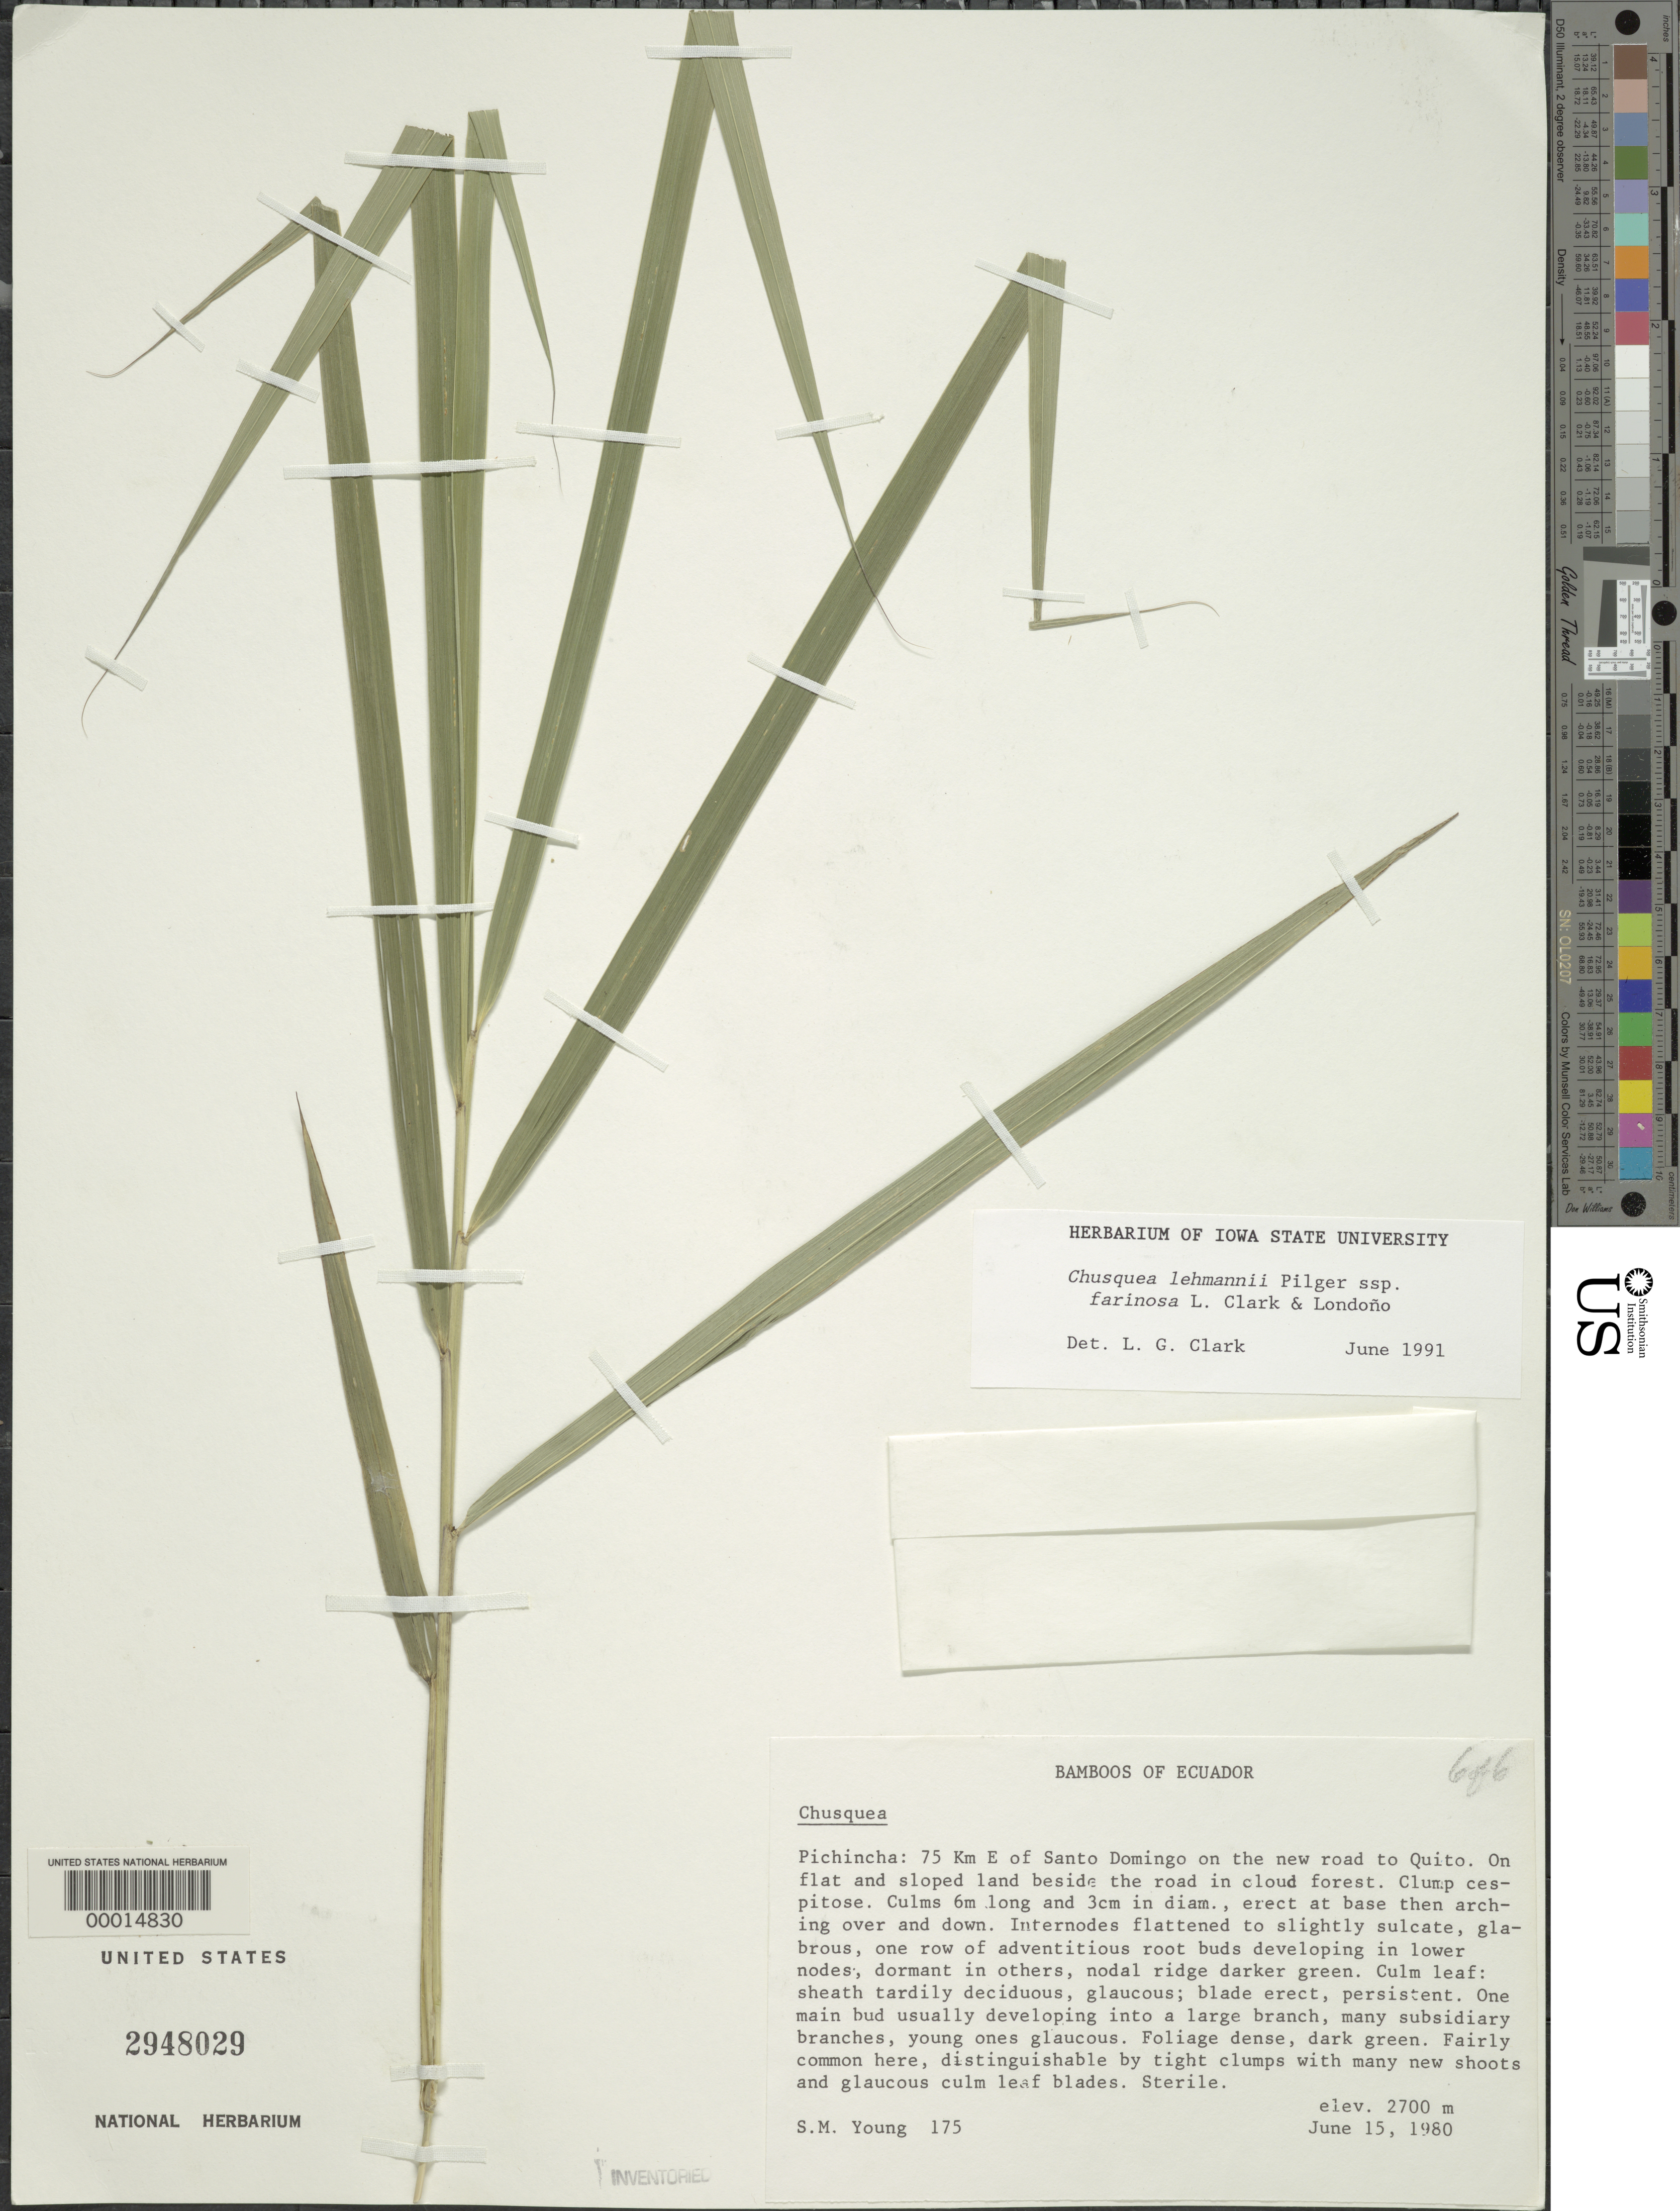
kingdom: Plantae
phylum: Tracheophyta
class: Liliopsida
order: Poales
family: Poaceae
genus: Chusquea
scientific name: Chusquea lehmannii subsp. farinosa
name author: L.G. Clark & Londoño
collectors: S. Young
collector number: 175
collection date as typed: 15 Jun 1980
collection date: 1980-06-15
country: Ecuador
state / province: Pichincha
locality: Santo Domingo/quito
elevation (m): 2700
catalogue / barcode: US 2948029